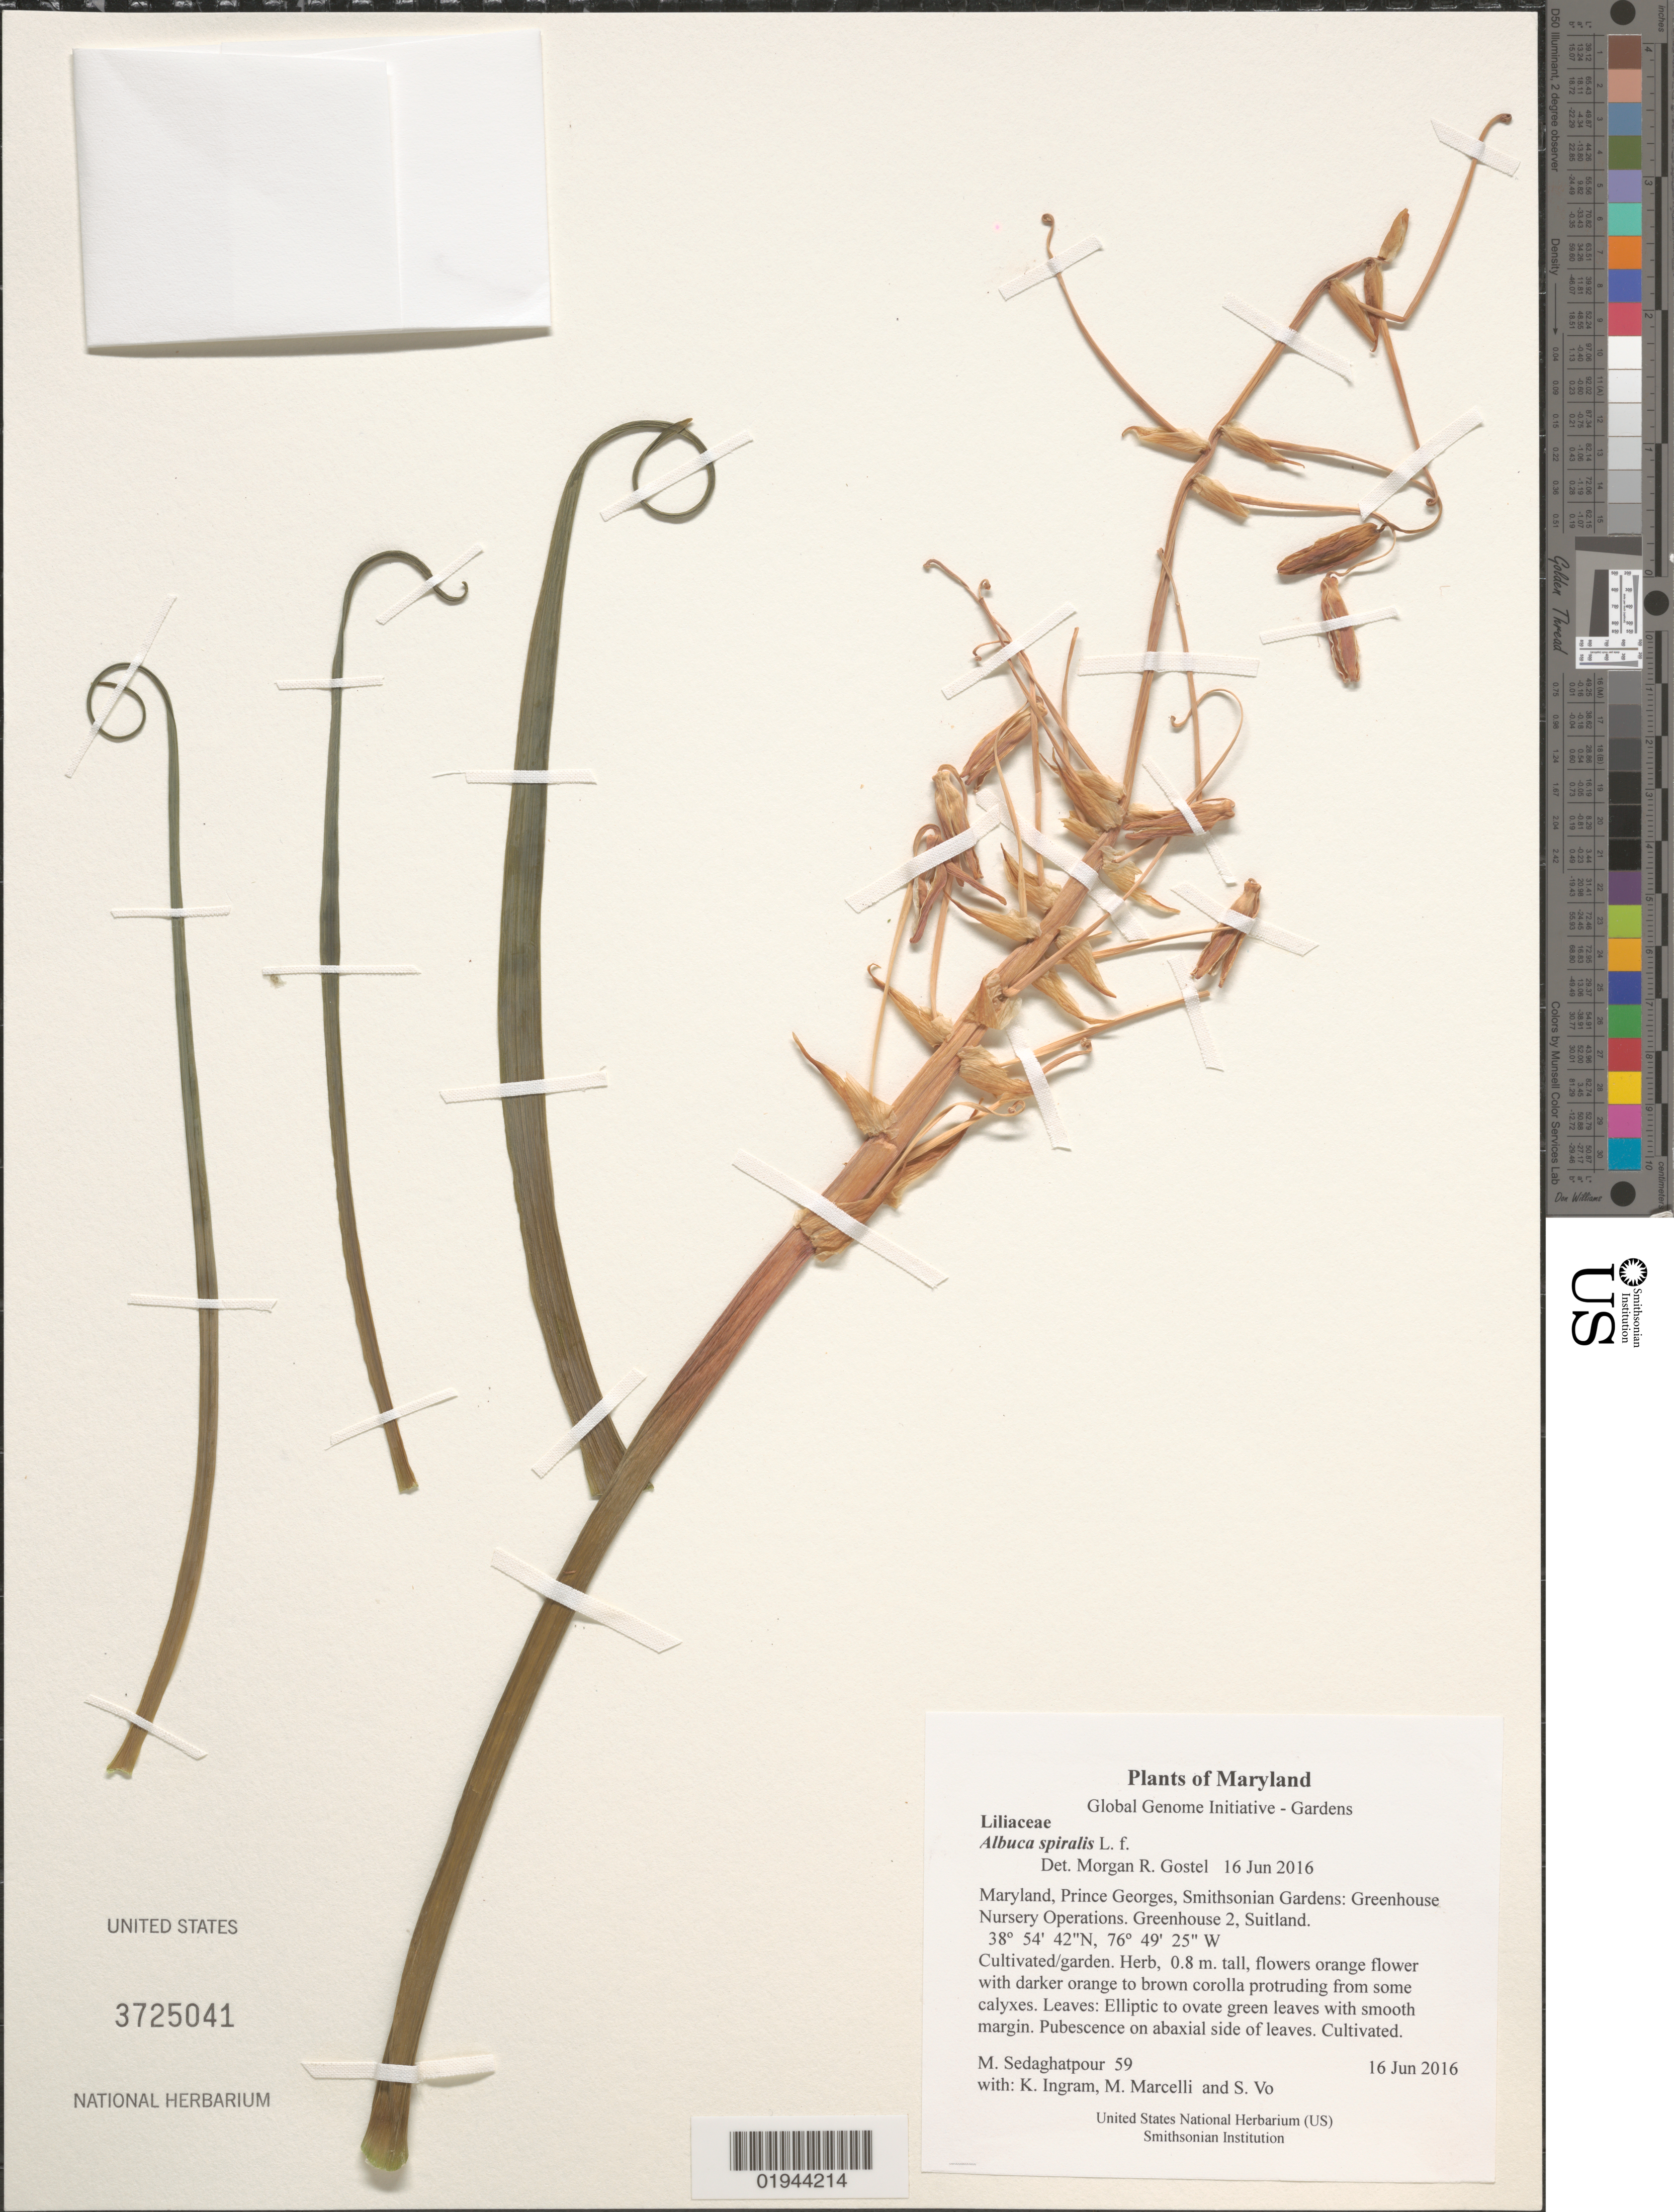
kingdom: Plantae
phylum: Tracheophyta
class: Liliopsida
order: Asparagales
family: Asparagaceae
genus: Albuca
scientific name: Albuca spiralis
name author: L. f.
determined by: Gostel, Morgan R., (BRIT), Botanical Research Institute of Texas (UNITED STATES)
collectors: M. Sedaghatpour, K. S. Ingram, M. Marcelli & S. Vo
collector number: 59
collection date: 2016-06-16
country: United States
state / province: Maryland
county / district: Prince George's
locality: Smithsonian Gardens: Greenhouse Nursery Operations. Greenhouse 2, Suitland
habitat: Cultivated/garden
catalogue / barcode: US 3725041